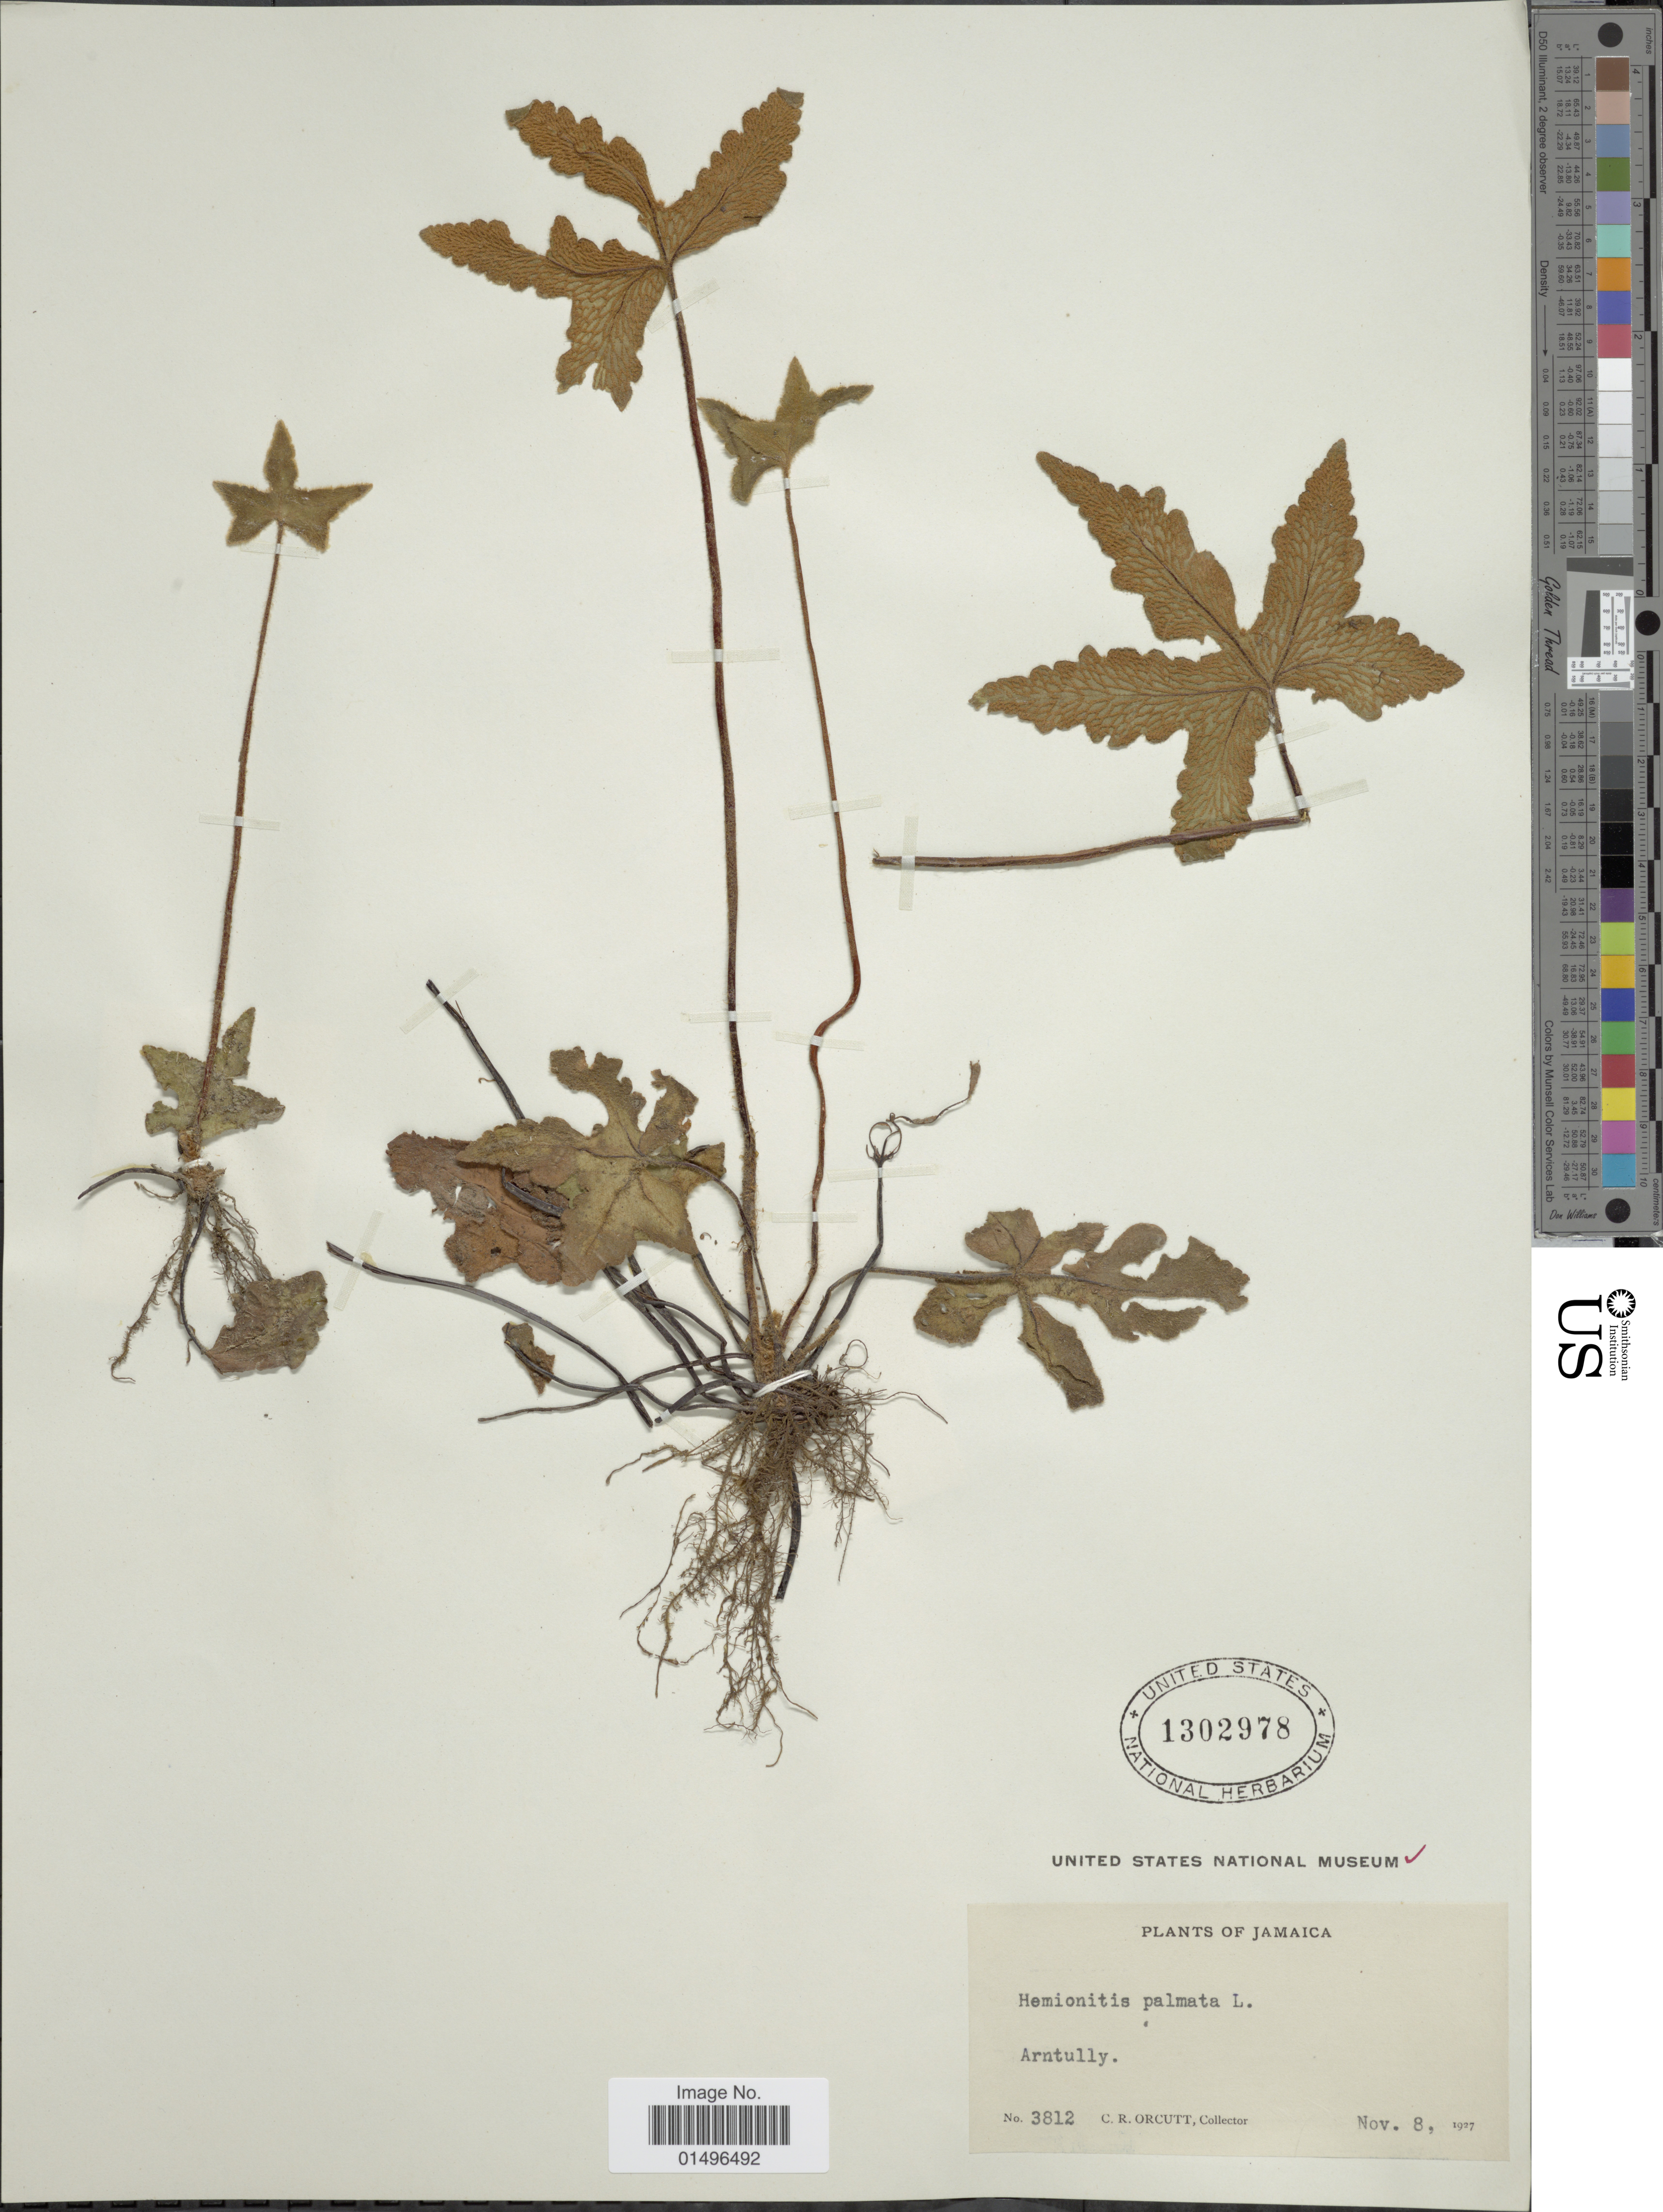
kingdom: Plantae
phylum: Tracheophyta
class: Polypodiopsida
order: Polypodiales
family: Pteridaceae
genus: Hemionitis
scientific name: Hemionitis palmata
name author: L.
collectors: C. R. Orcutt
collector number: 3812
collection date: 1927-11-08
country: Jamaica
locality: Jamaica. Arntully.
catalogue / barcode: US 1302978